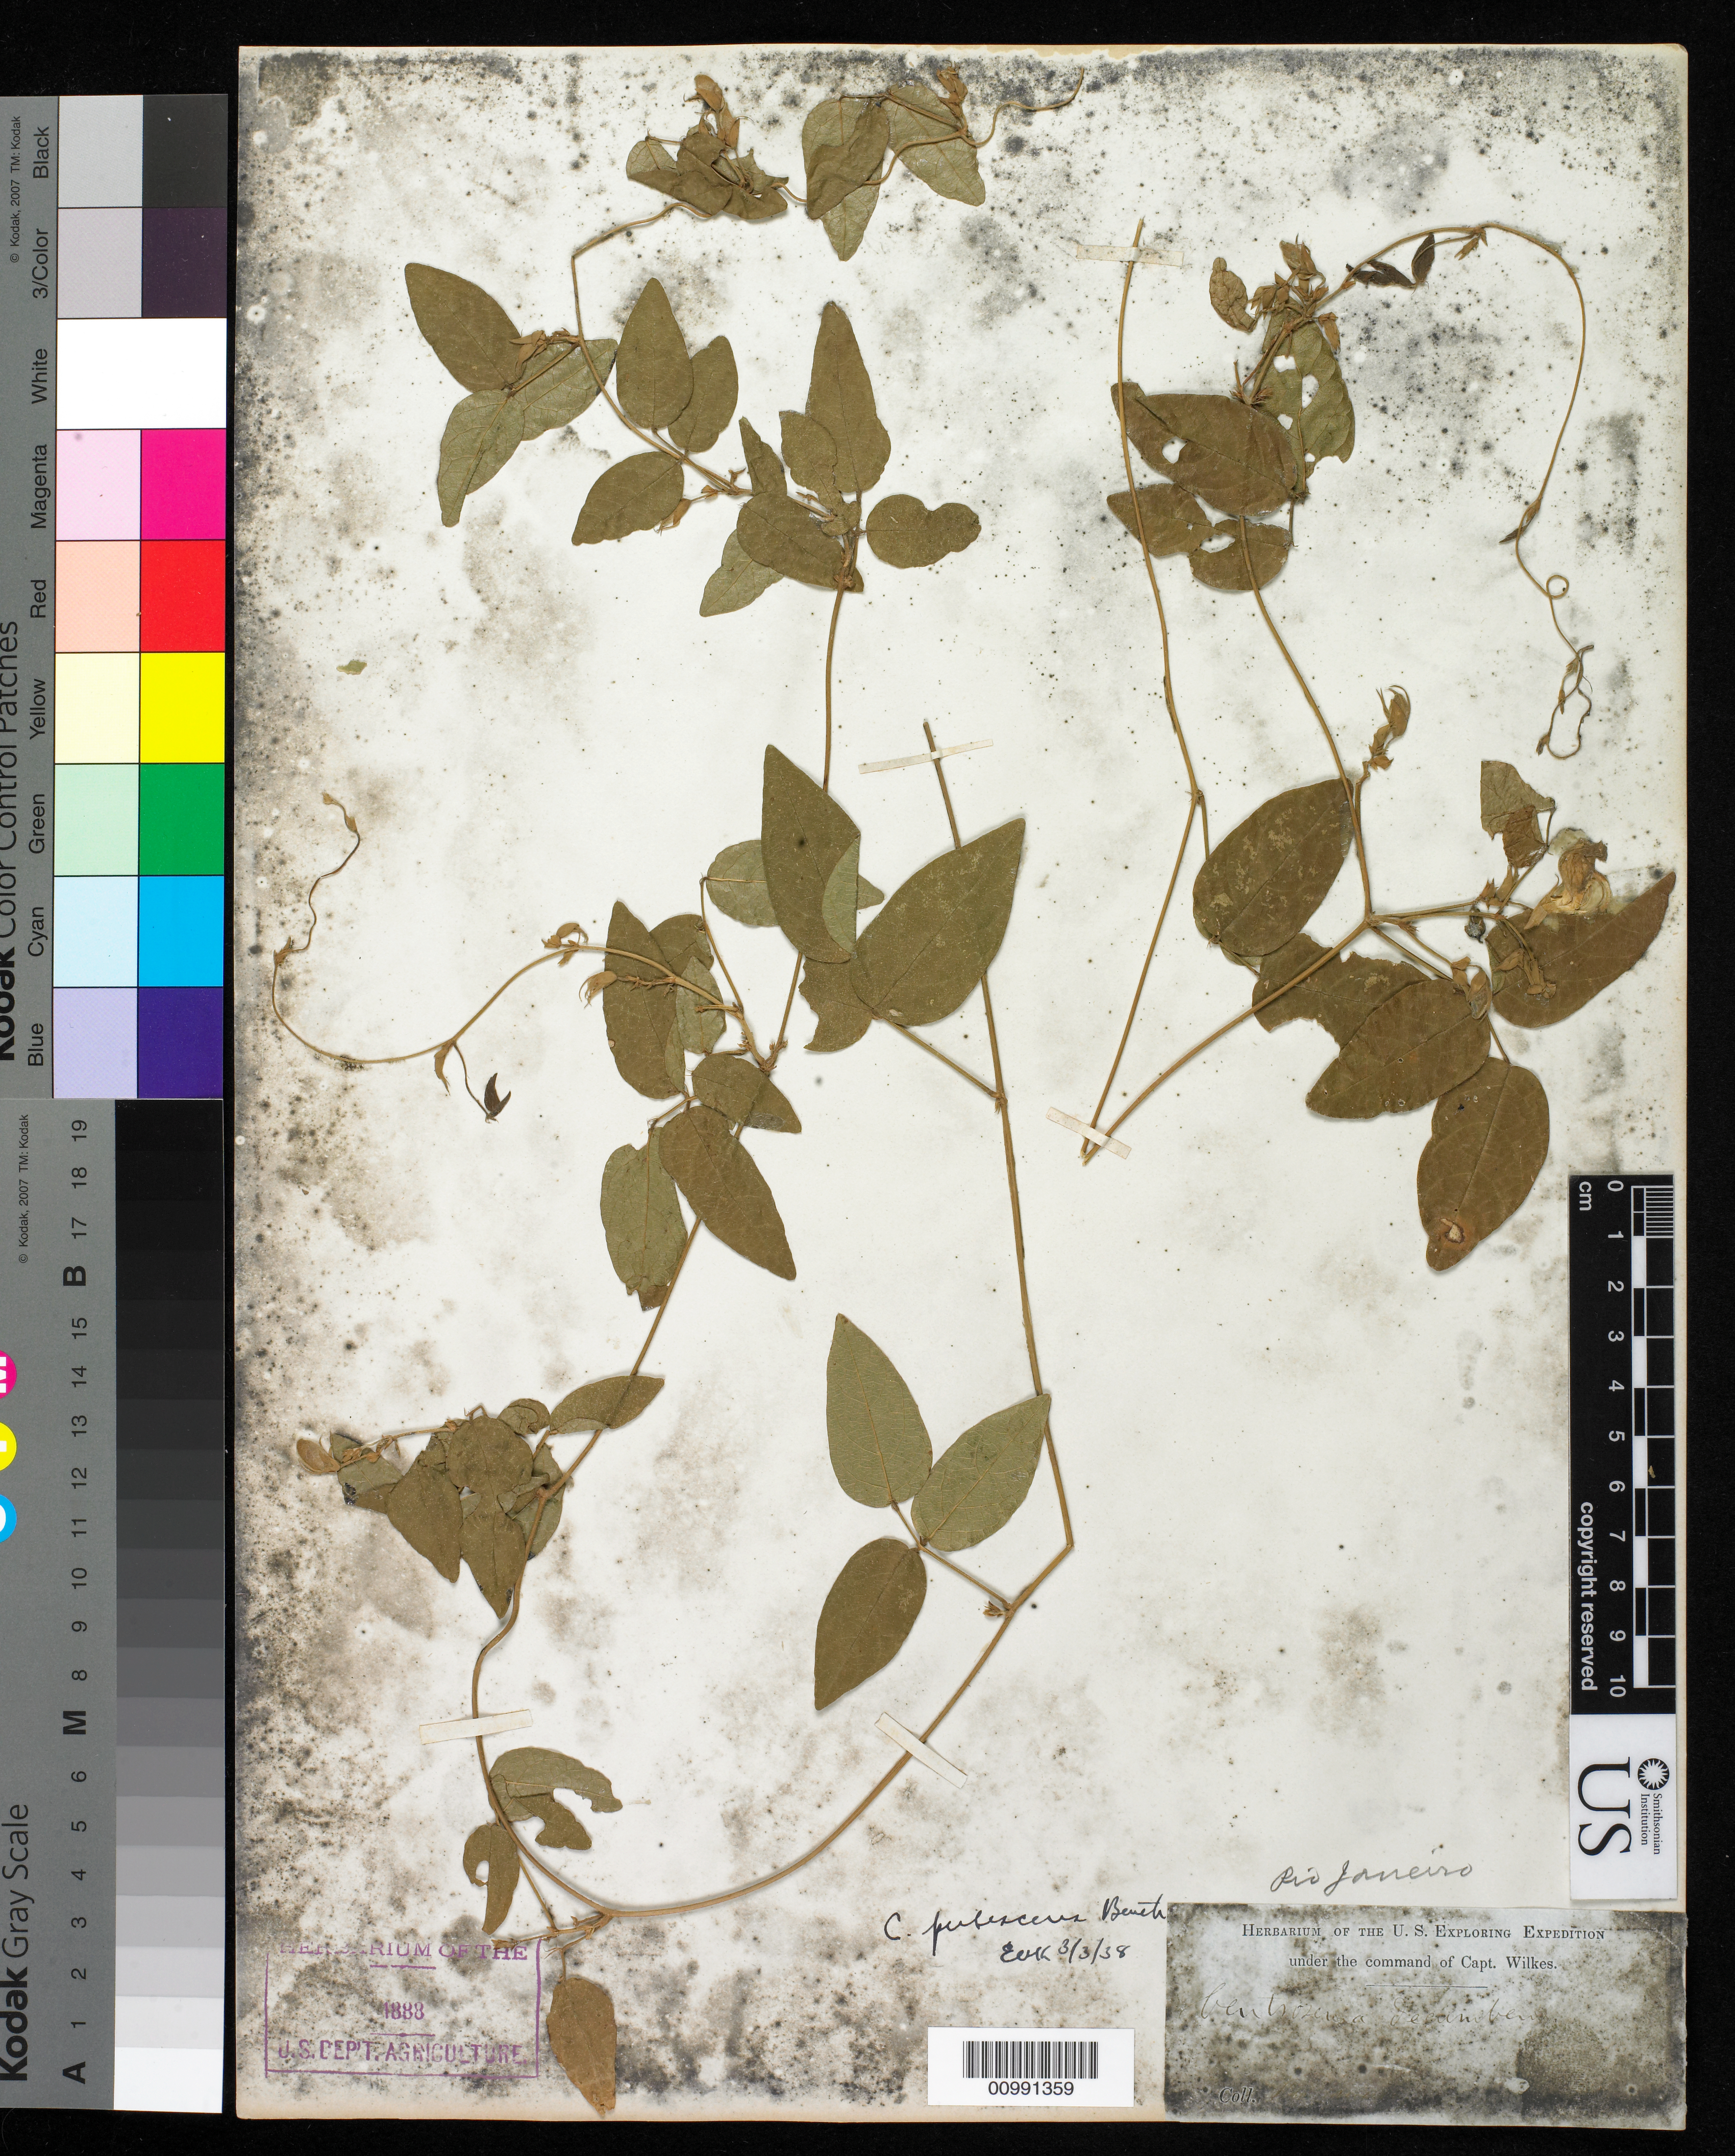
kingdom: Plantae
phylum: Tracheophyta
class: Magnoliopsida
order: Fabales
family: Fabaceae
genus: Centrosema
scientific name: Centrosema pubescens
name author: Benth.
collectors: Wilkes Explor. Exped.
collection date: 1838/1842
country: Brazil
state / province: Rio de Janeiro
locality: Rio Janeiro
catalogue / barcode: US 98491